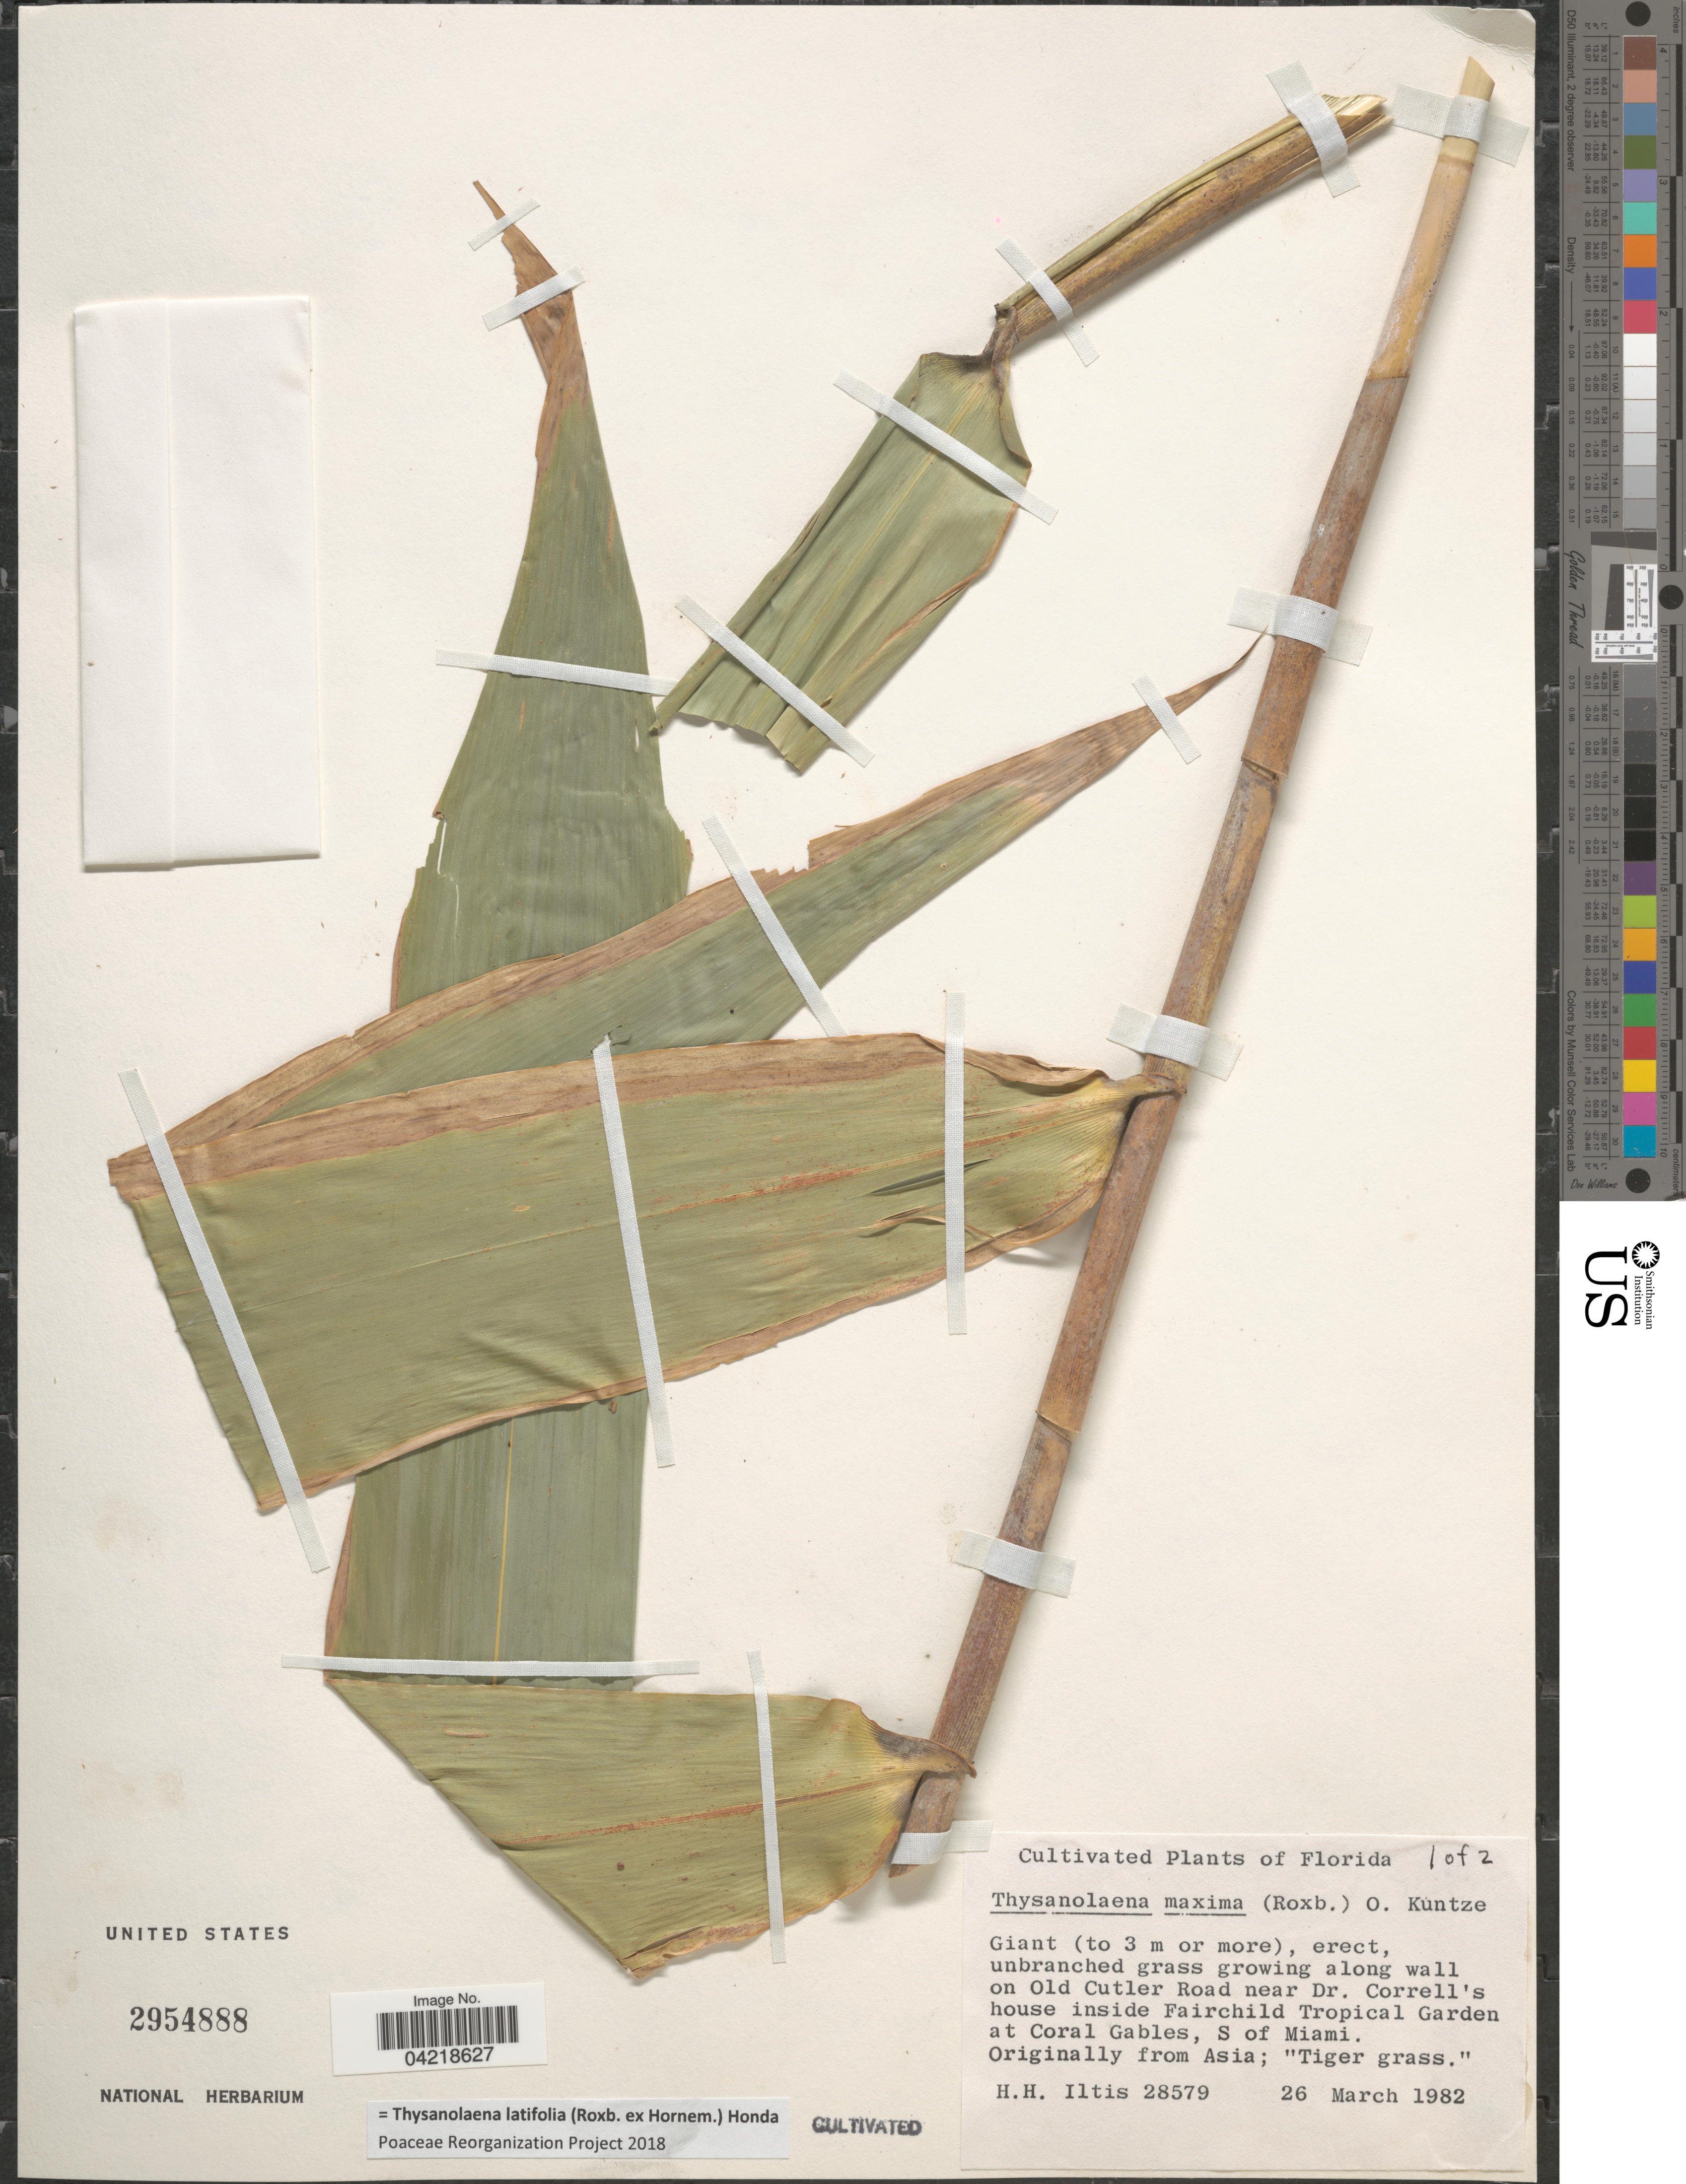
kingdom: Plantae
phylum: Tracheophyta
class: Liliopsida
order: Poales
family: Poaceae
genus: Thysanolaena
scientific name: Thysanolaena latifolia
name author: (Roxb. ex Hornem.) Honda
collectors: H. H. Iltis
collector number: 28579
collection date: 1982-03-26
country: United States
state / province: Florida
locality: Along wall on Old Cutler Road near Dr. Correll's house inside Fairchild Tropical Garden at Coral Gables, S of Miami.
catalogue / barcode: US 2954888